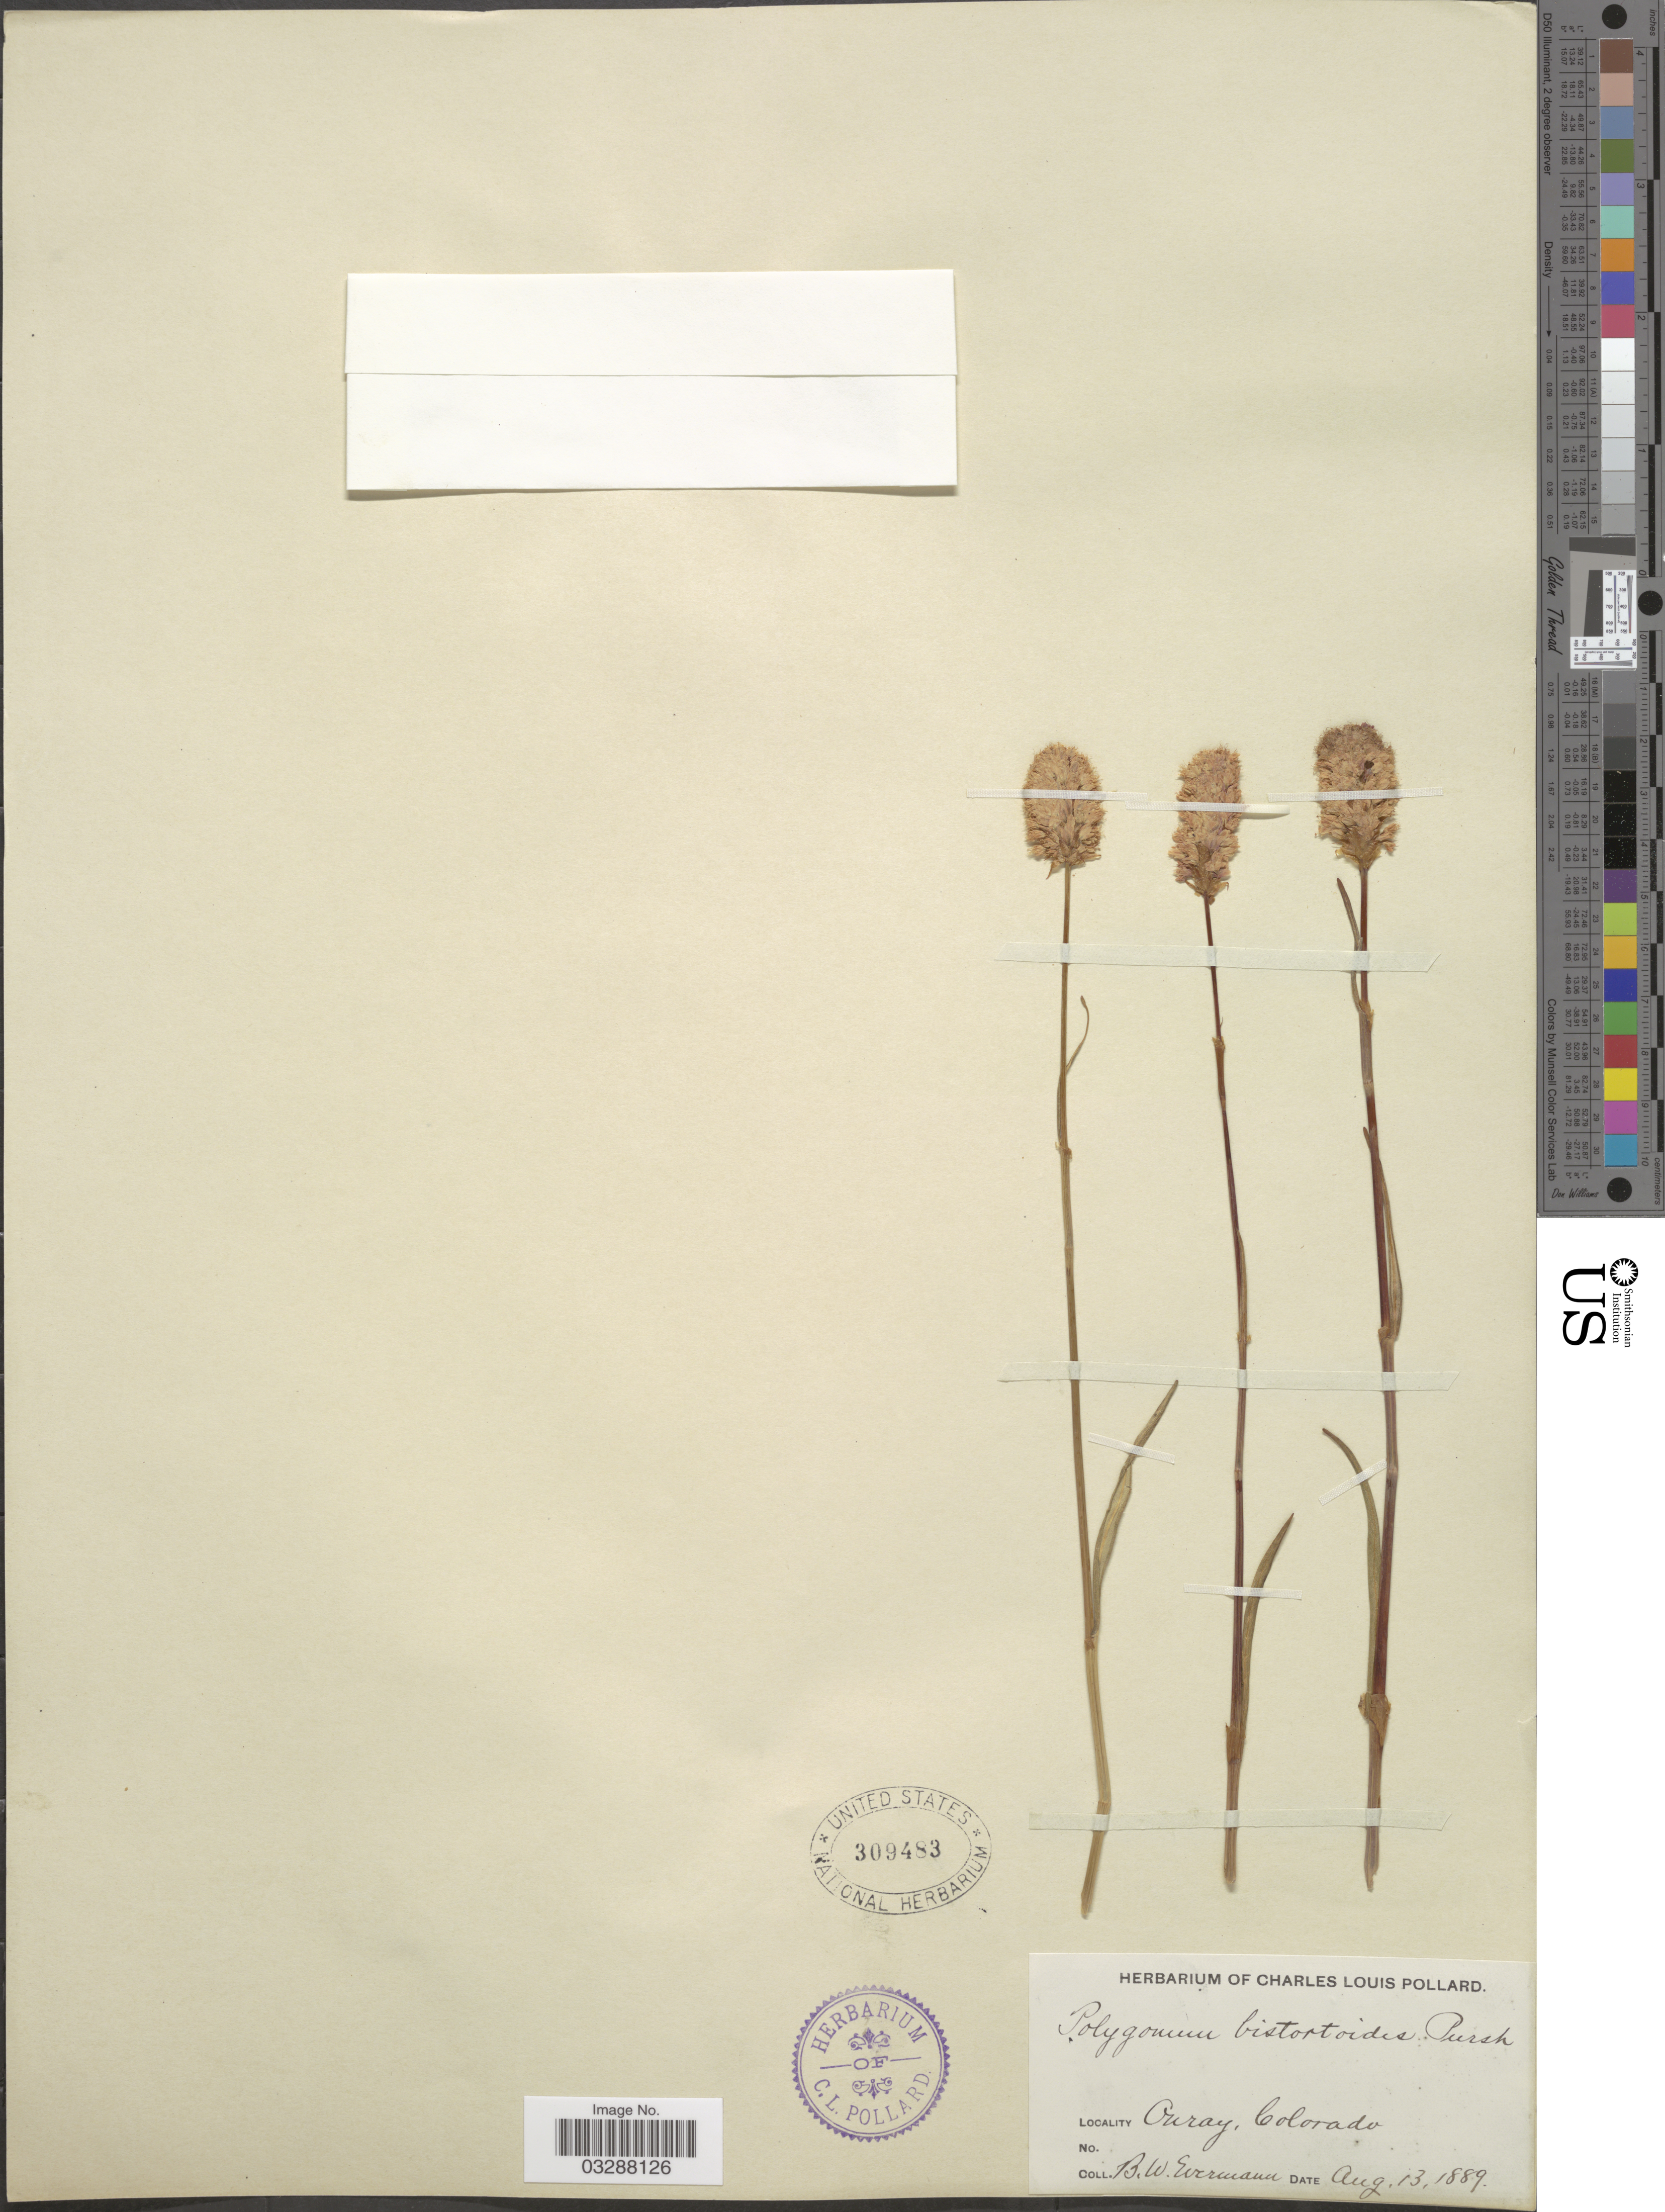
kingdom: Plantae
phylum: Tracheophyta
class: Magnoliopsida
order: Caryophyllales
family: Polygonaceae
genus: Bistorta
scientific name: Bistorta bistortoides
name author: (Pursh) Small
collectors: B. W. Evermann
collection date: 1889-08-13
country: United States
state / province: Colorado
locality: Ouray.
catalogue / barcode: US 309483